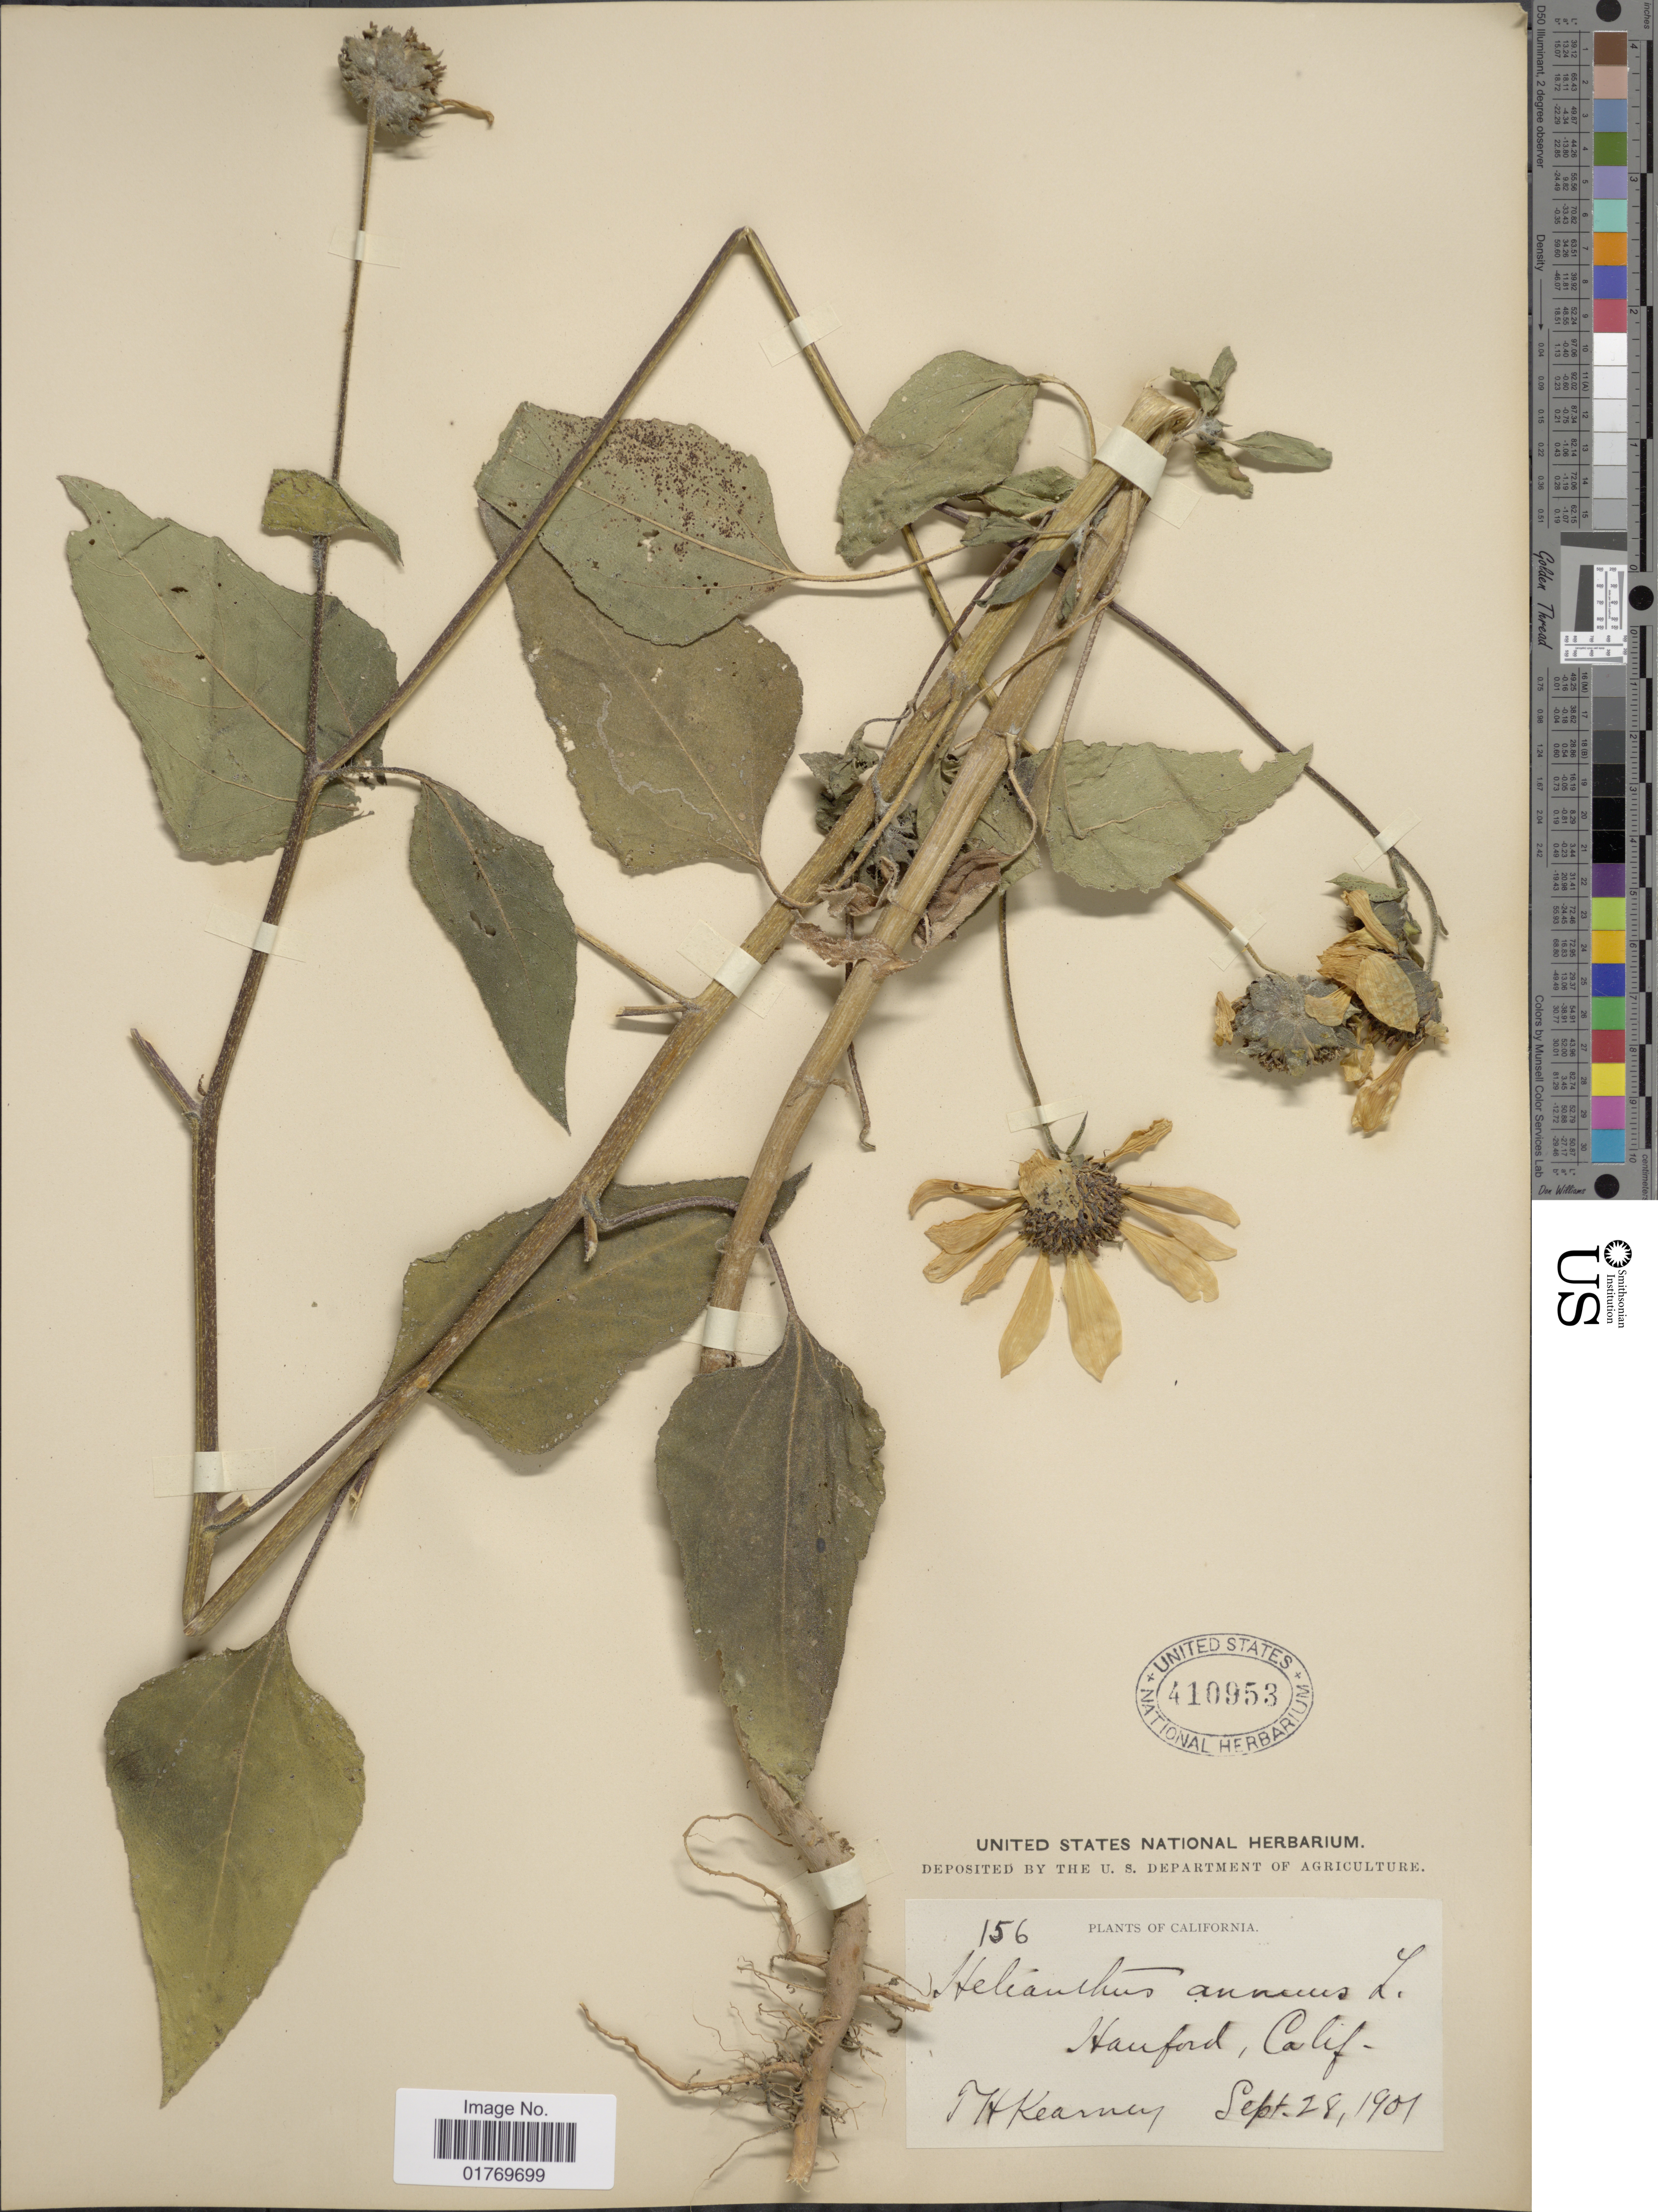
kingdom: Plantae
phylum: Tracheophyta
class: Magnoliopsida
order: Asterales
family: Asteraceae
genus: Helianthus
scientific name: Helianthus annuus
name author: L.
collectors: T. H. Kearney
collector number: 156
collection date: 1901-09-28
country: United States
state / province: California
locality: Hanford, Calif.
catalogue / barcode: US 410953